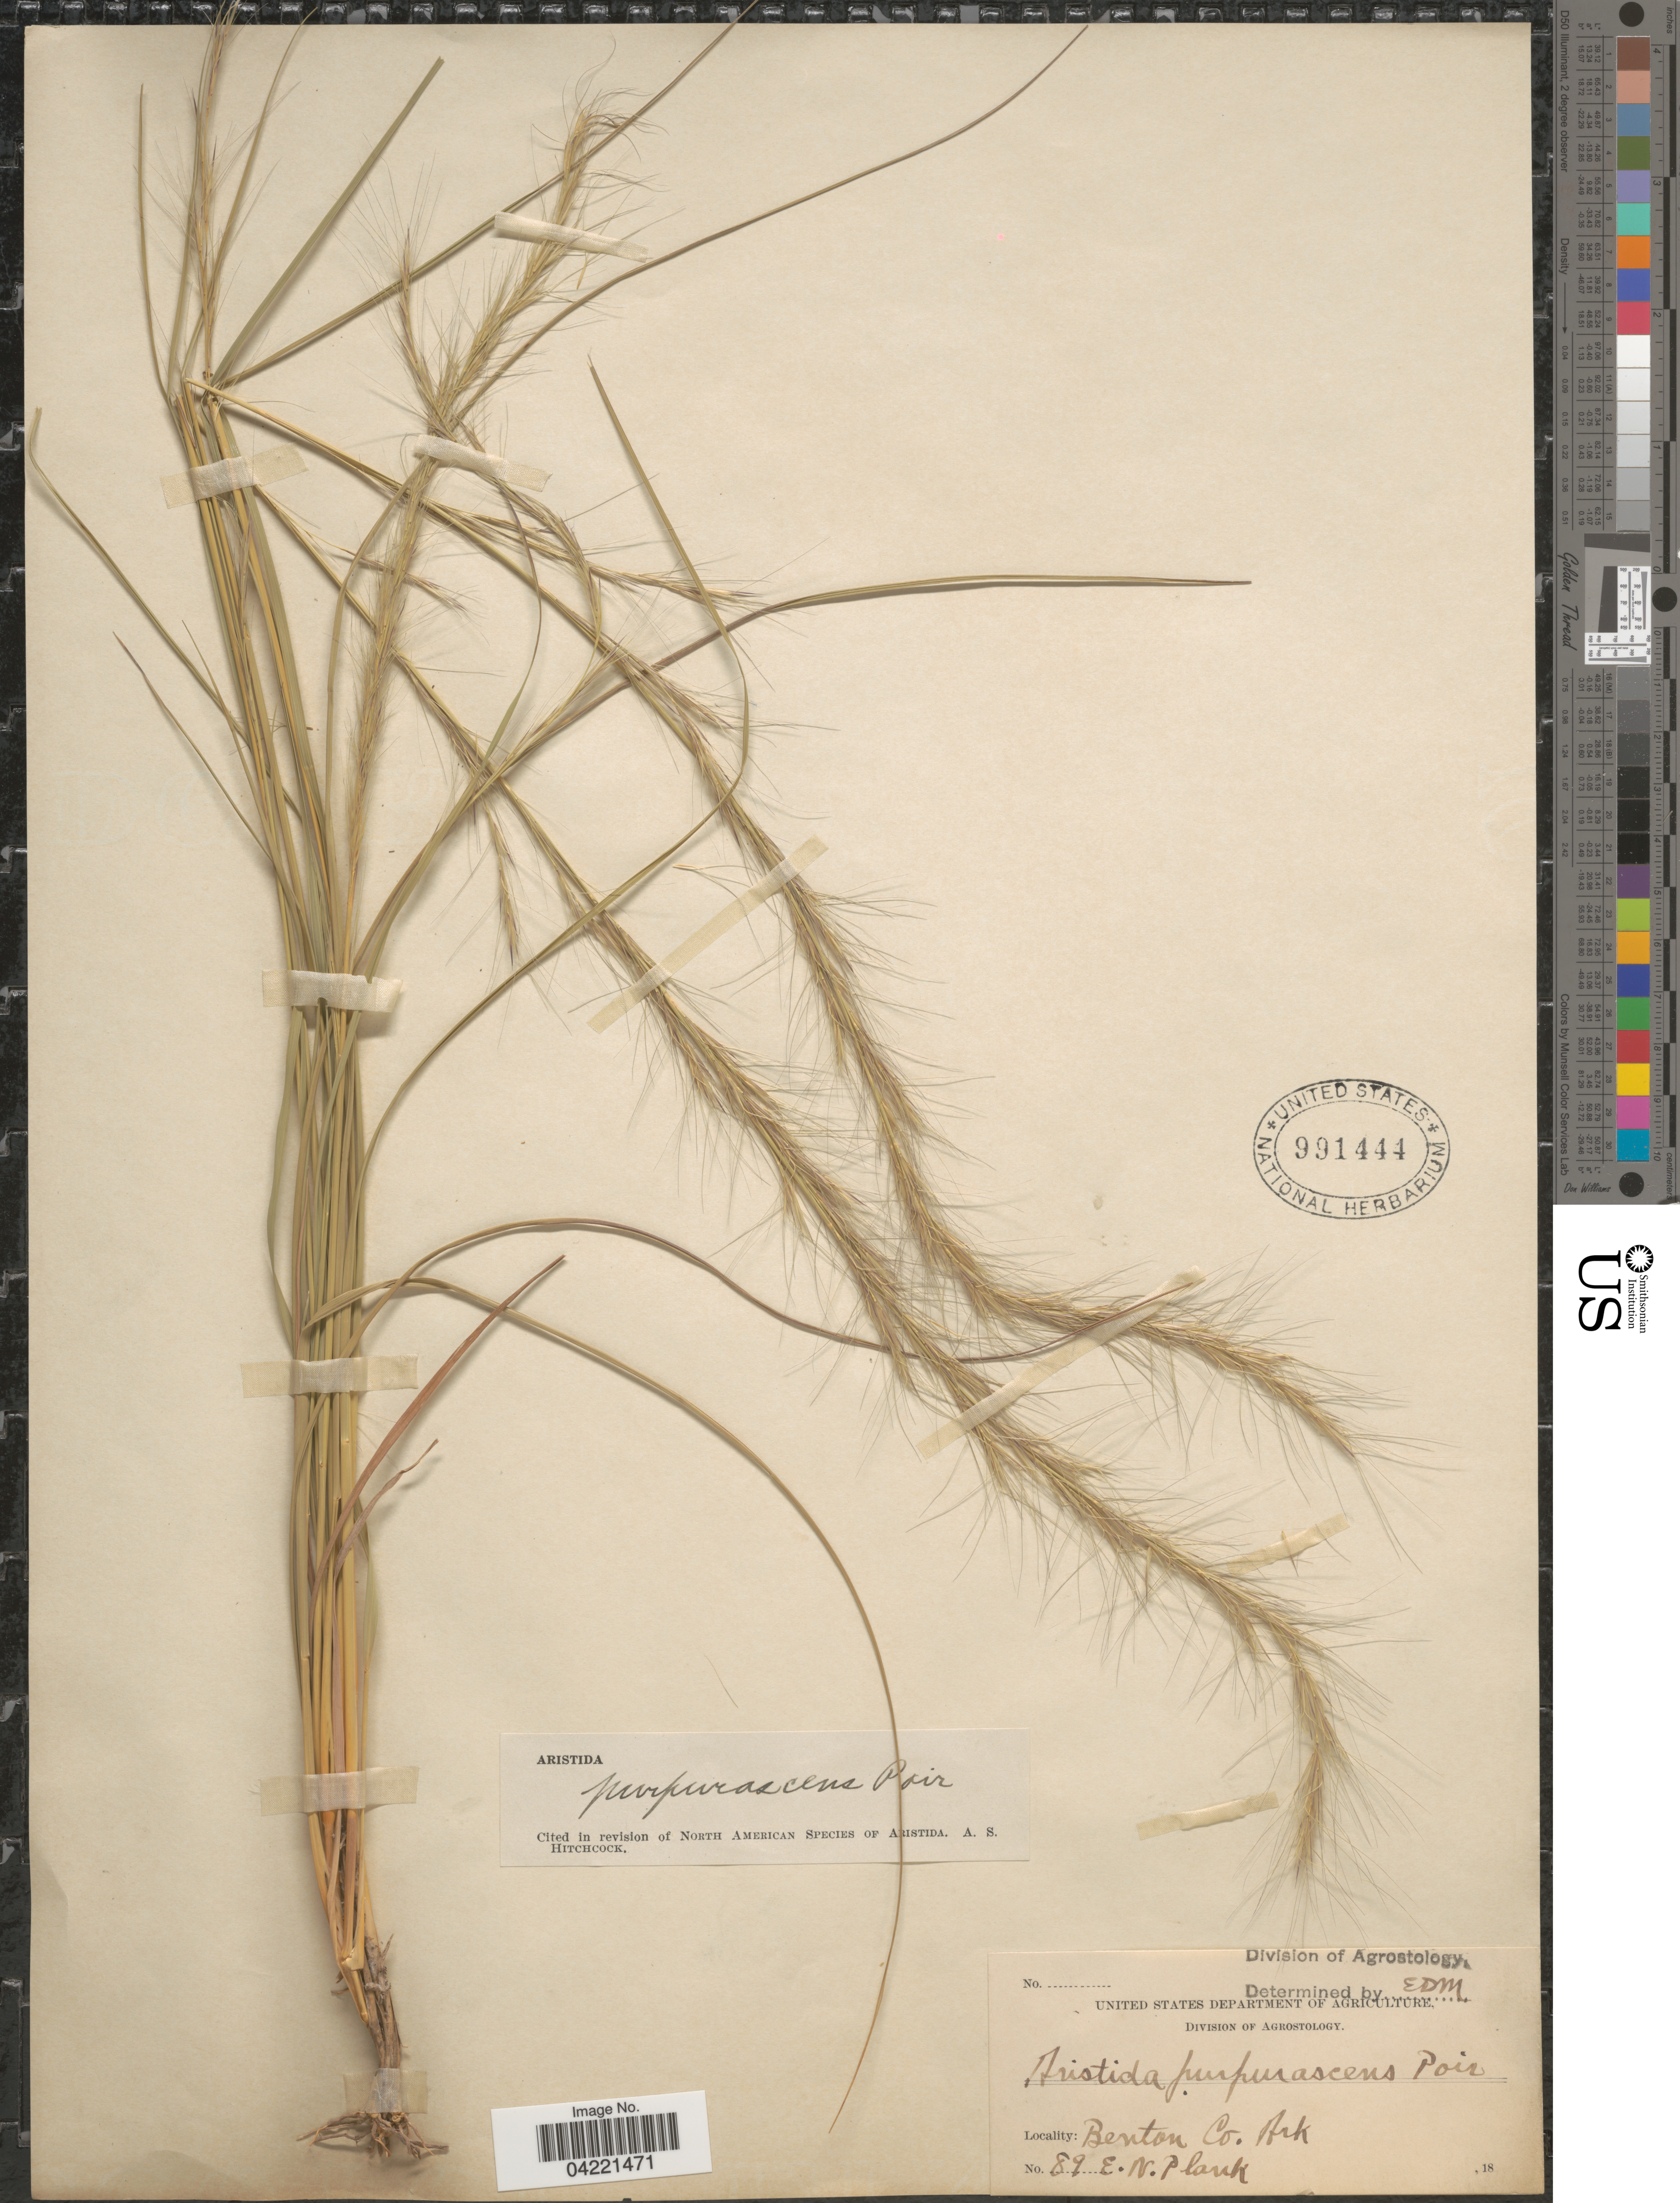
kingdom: Plantae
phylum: Tracheophyta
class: Liliopsida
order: Poales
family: Poaceae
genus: Aristida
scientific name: Aristida purpurascens var. purpurescens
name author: Poir.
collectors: E. Plank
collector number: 89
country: United States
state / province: Arkansas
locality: Benton Co.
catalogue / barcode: US 991444